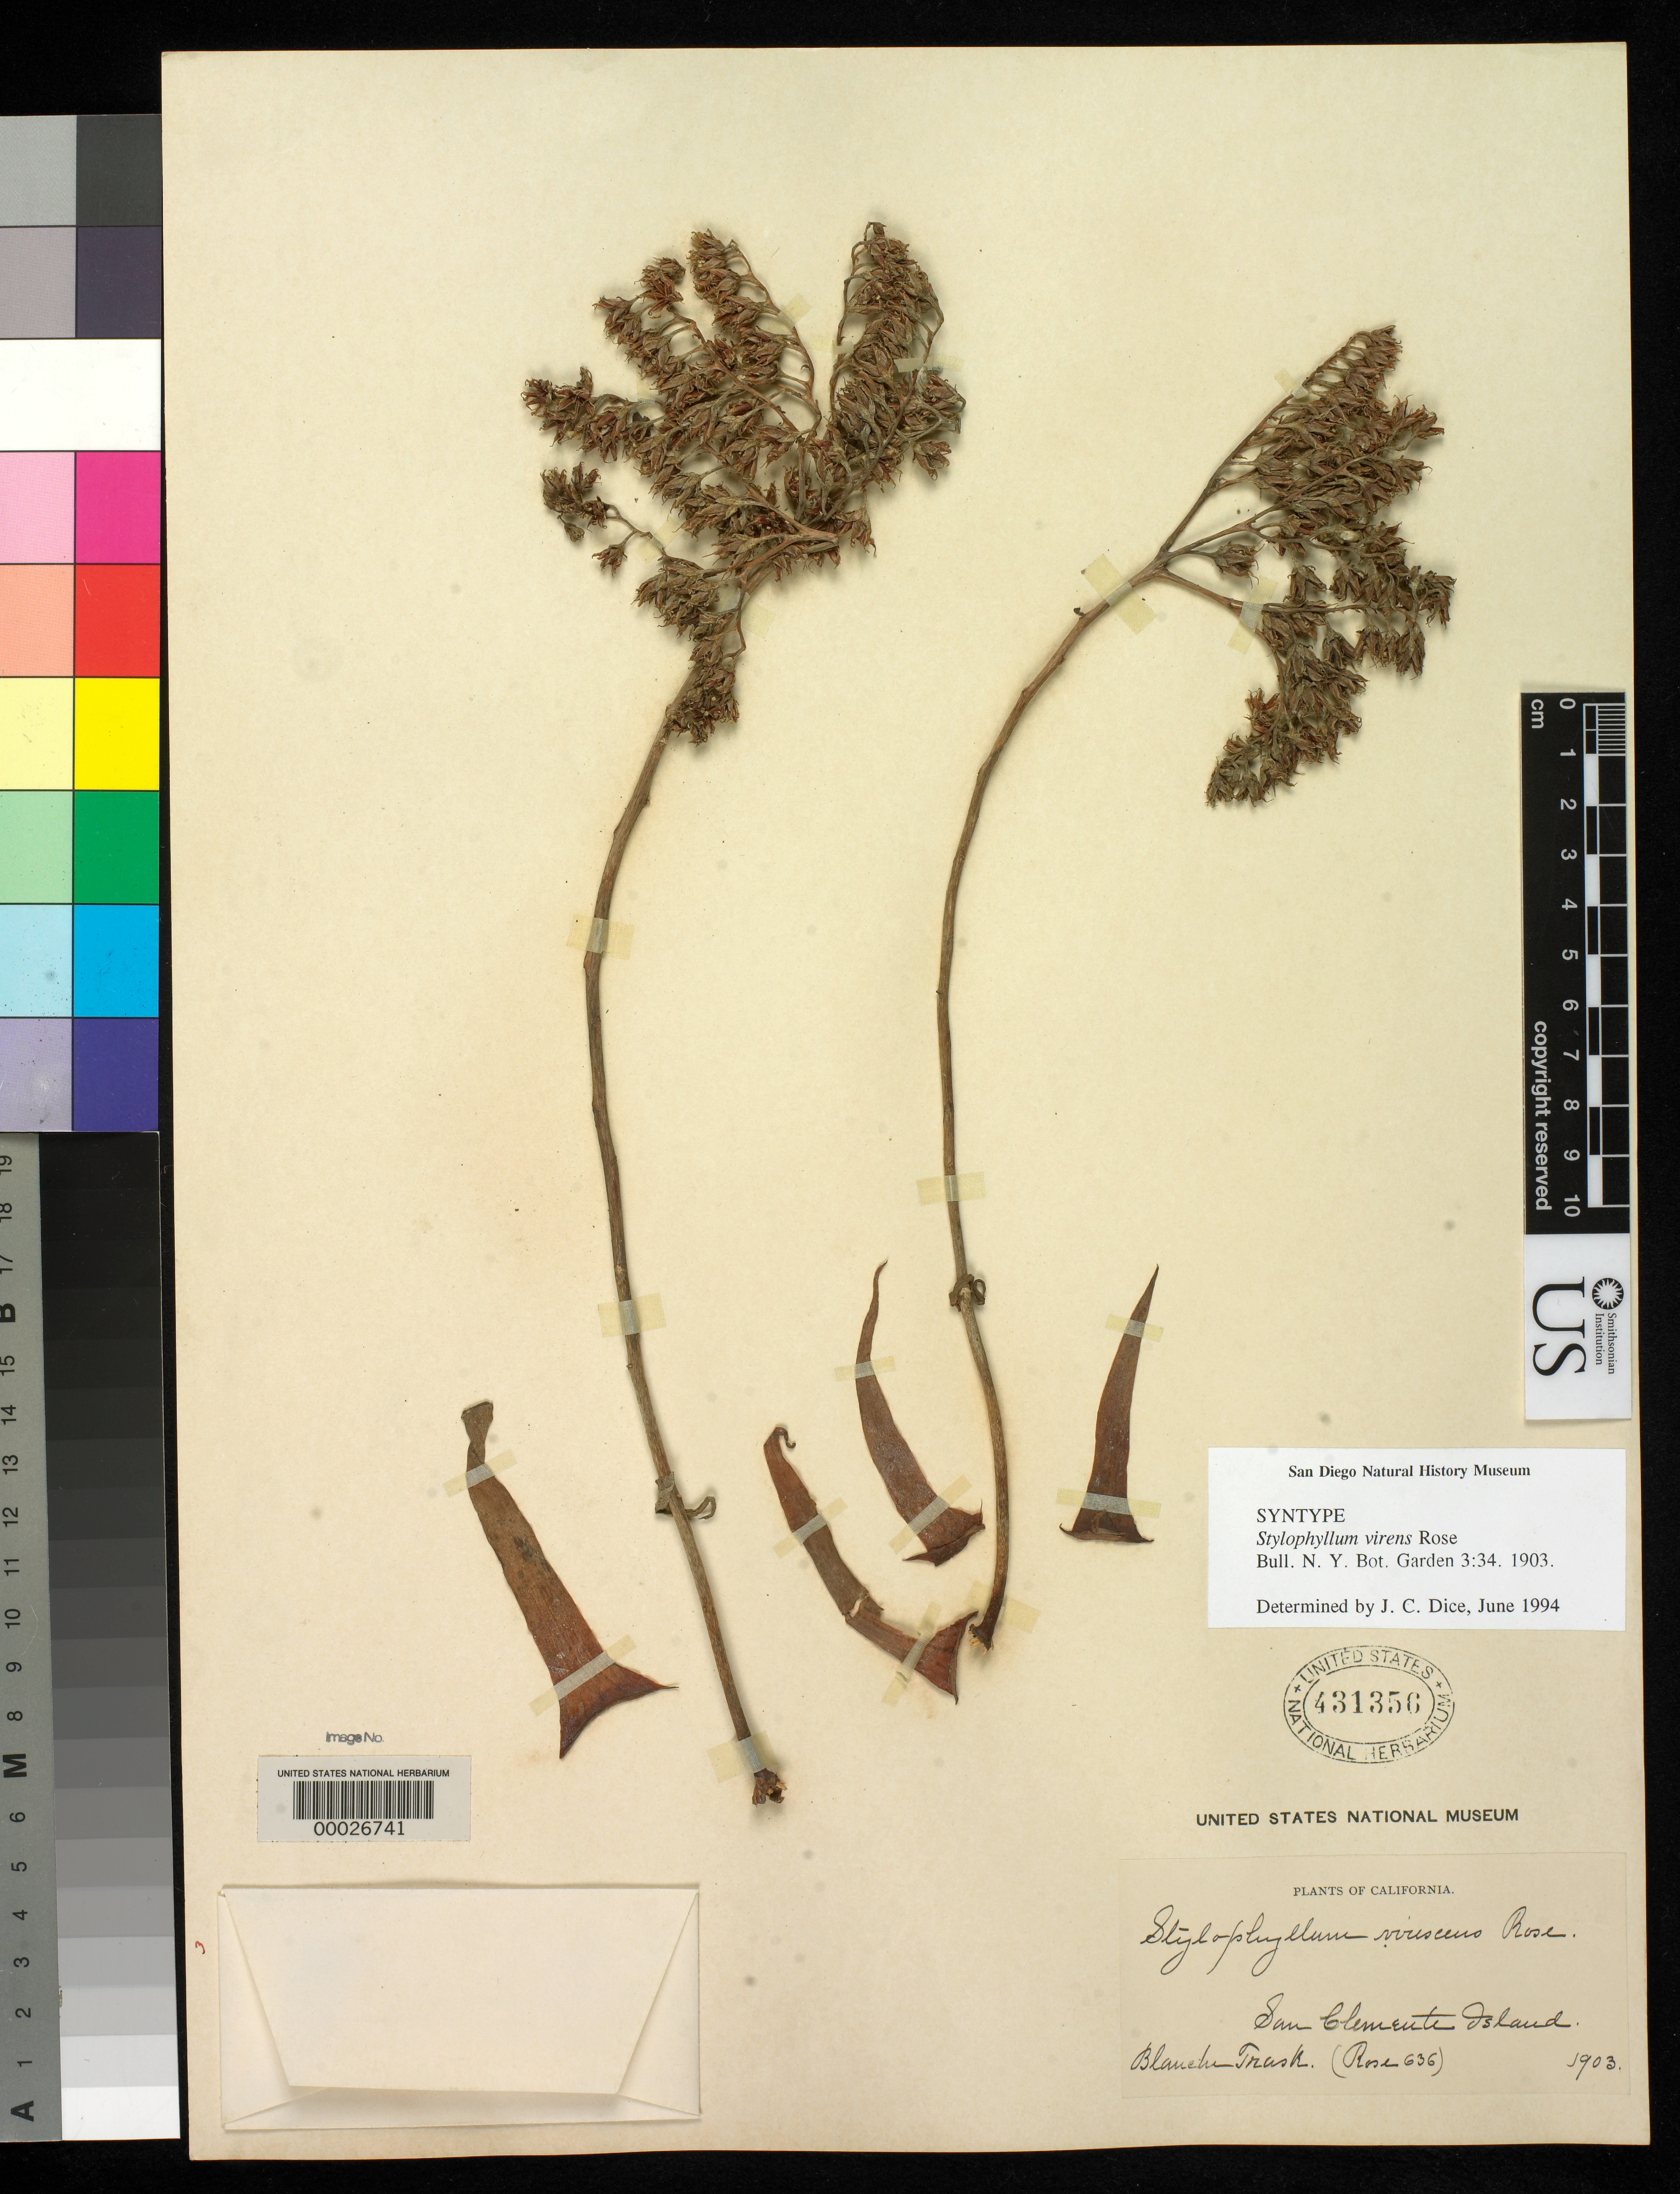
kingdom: Plantae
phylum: Tracheophyta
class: Magnoliopsida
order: Saxifragales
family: Crassulaceae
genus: Stylophyllum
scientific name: Stylophyllum virens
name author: Rose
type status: Syntype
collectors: B. Trask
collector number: Rose 636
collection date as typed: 1903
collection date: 1903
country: United States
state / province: California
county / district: Los Angeles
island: San Clemente Island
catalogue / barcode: US 431356